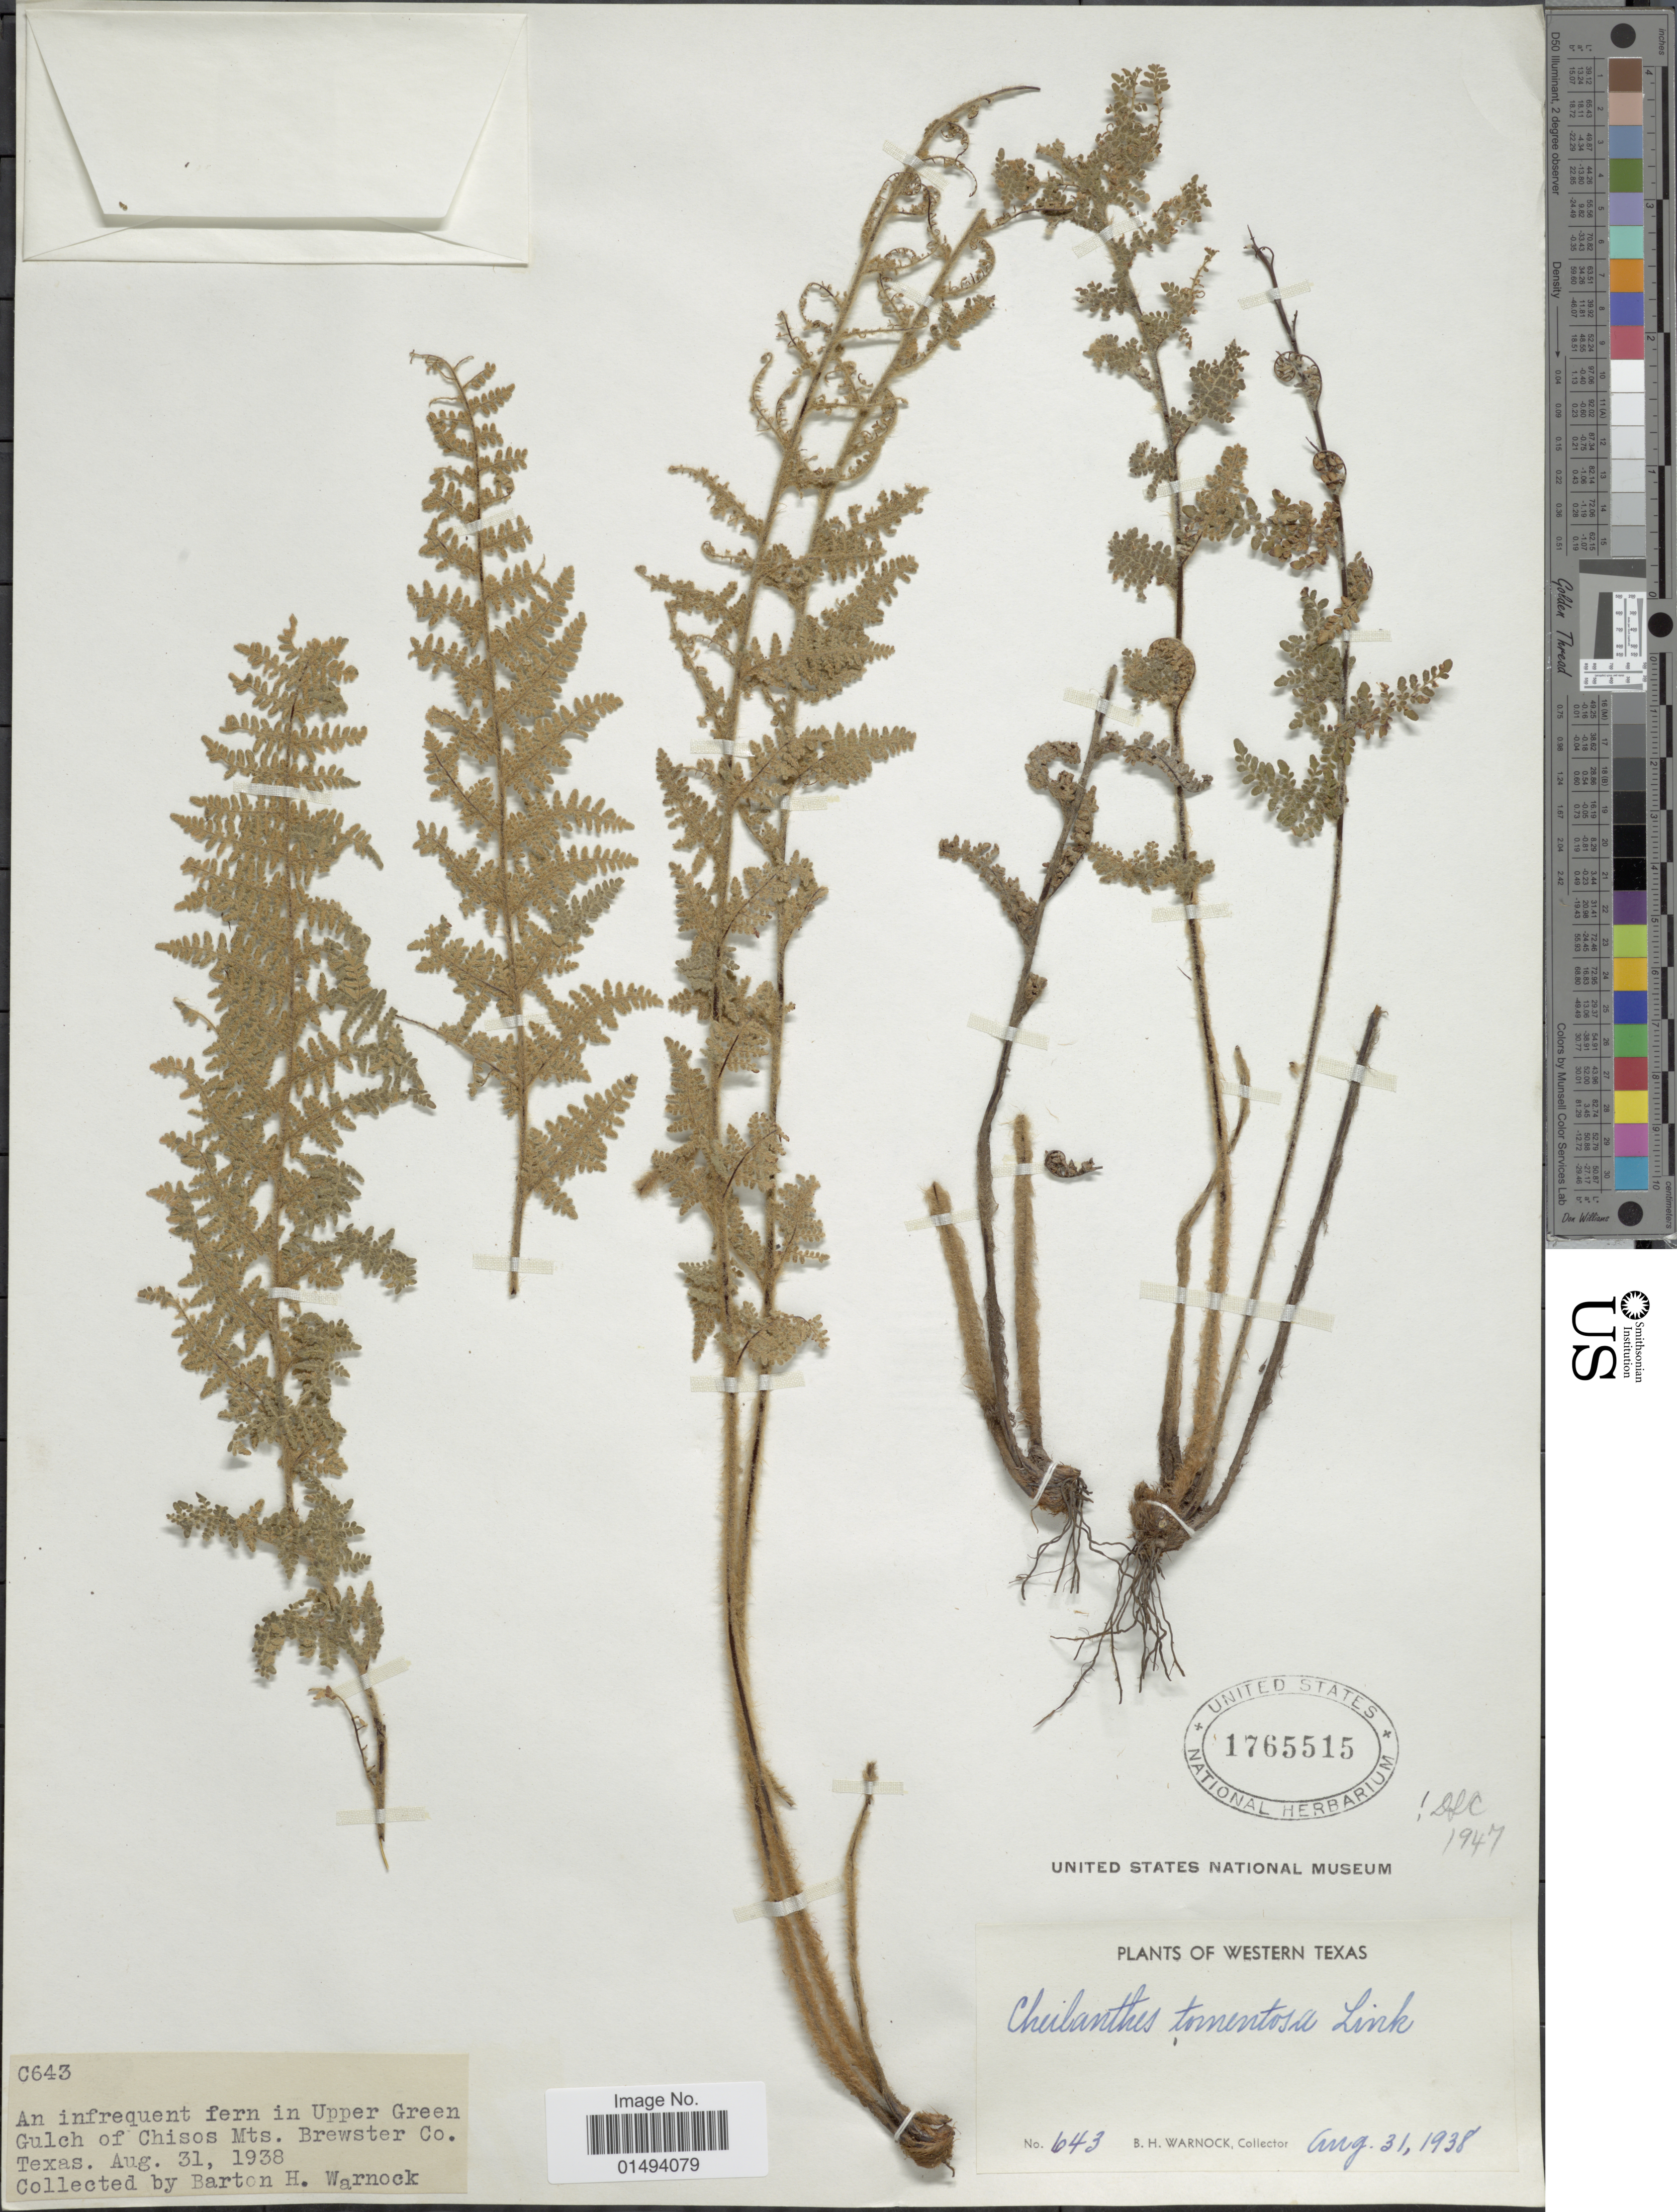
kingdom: Plantae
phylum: Tracheophyta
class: Polypodiopsida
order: Polypodiales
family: Pteridaceae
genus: Myriopteris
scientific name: Myriopteris tomentosa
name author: (Link) Fée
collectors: B. H. Warnock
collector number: C643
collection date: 1938-08-31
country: United States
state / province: Texas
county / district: Brewster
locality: Western Texas, in Upper Green Gulch of Chisos Mts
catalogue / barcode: US 1765515